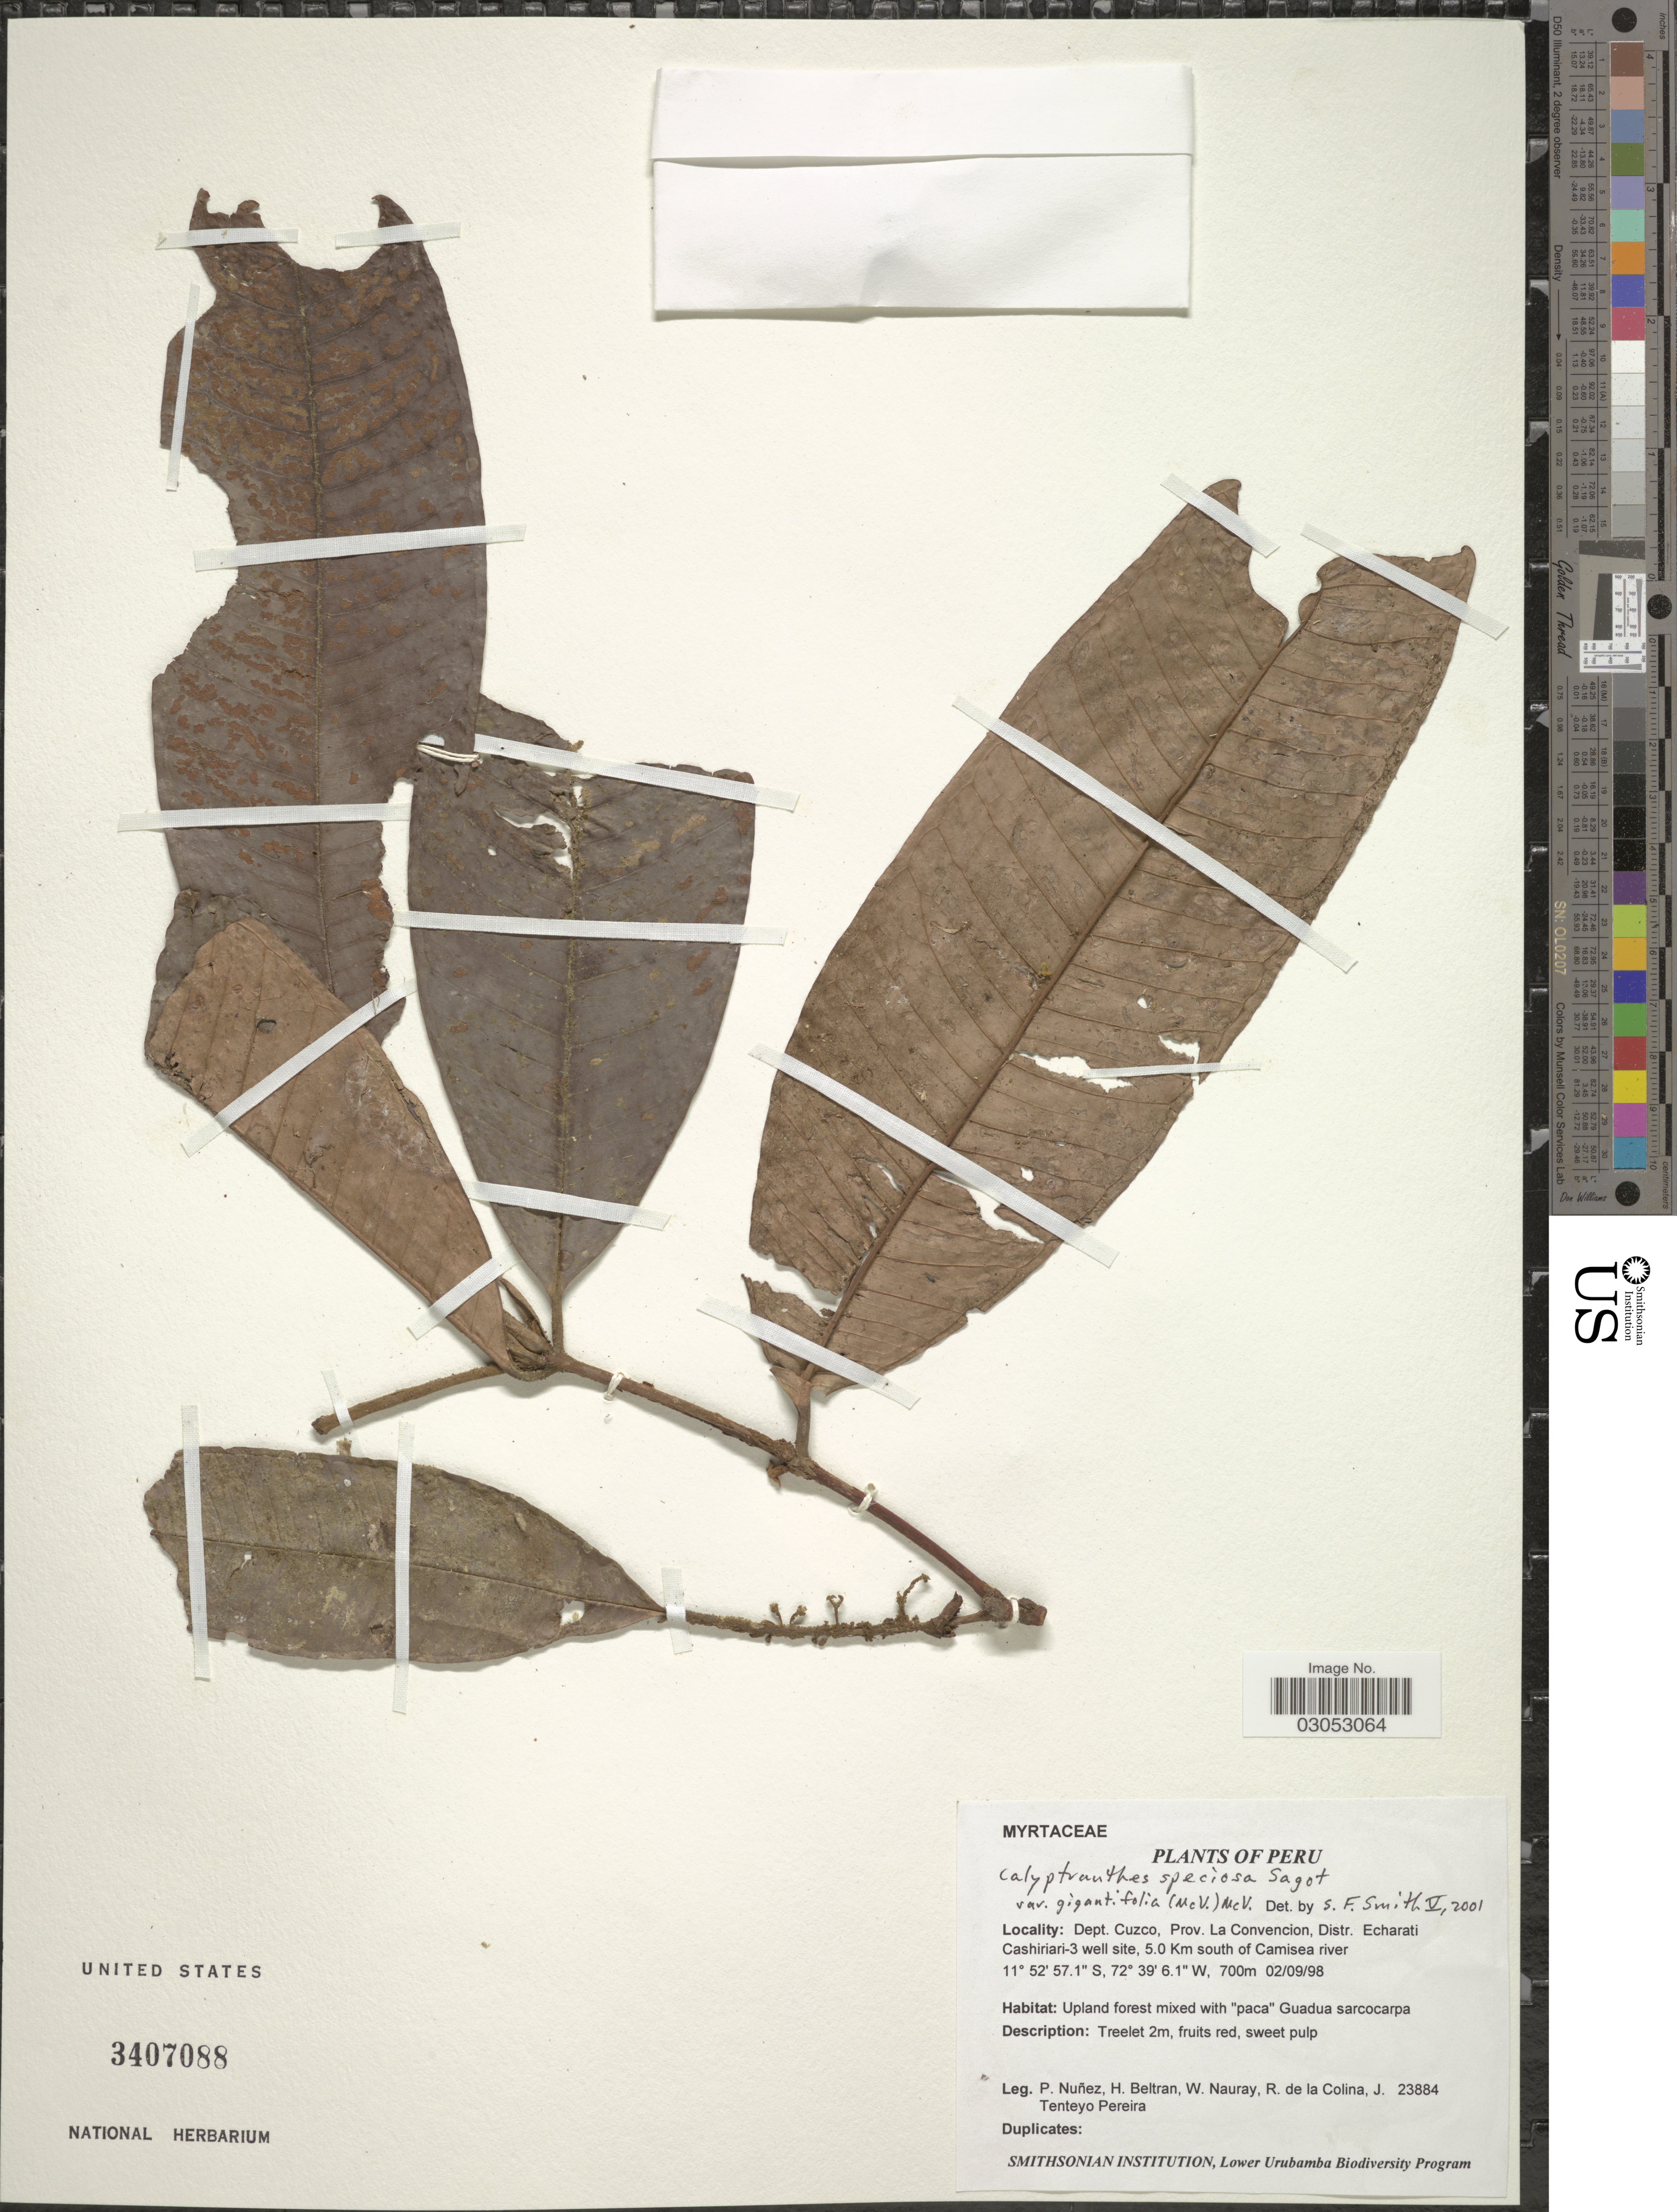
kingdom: Plantae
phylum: Tracheophyta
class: Magnoliopsida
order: Myrtales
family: Myrtaceae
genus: Myrcia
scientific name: Myrcia neospeciosa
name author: A.R. Lourenço & E. Lucas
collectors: P. Nuñez V., H. Beltran, W. Nauray, R. de La Colina & J. Tenteyo Pereira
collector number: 23884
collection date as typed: Transcribed d/m/y: 2/9/98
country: Peru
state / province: Cusco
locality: Dept. Cuzco, Prov. La Convencion, Distr. Echarati Cashiriari-3 well site, 5.0 Km south of Camisea river.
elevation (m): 700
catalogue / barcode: US 3407088